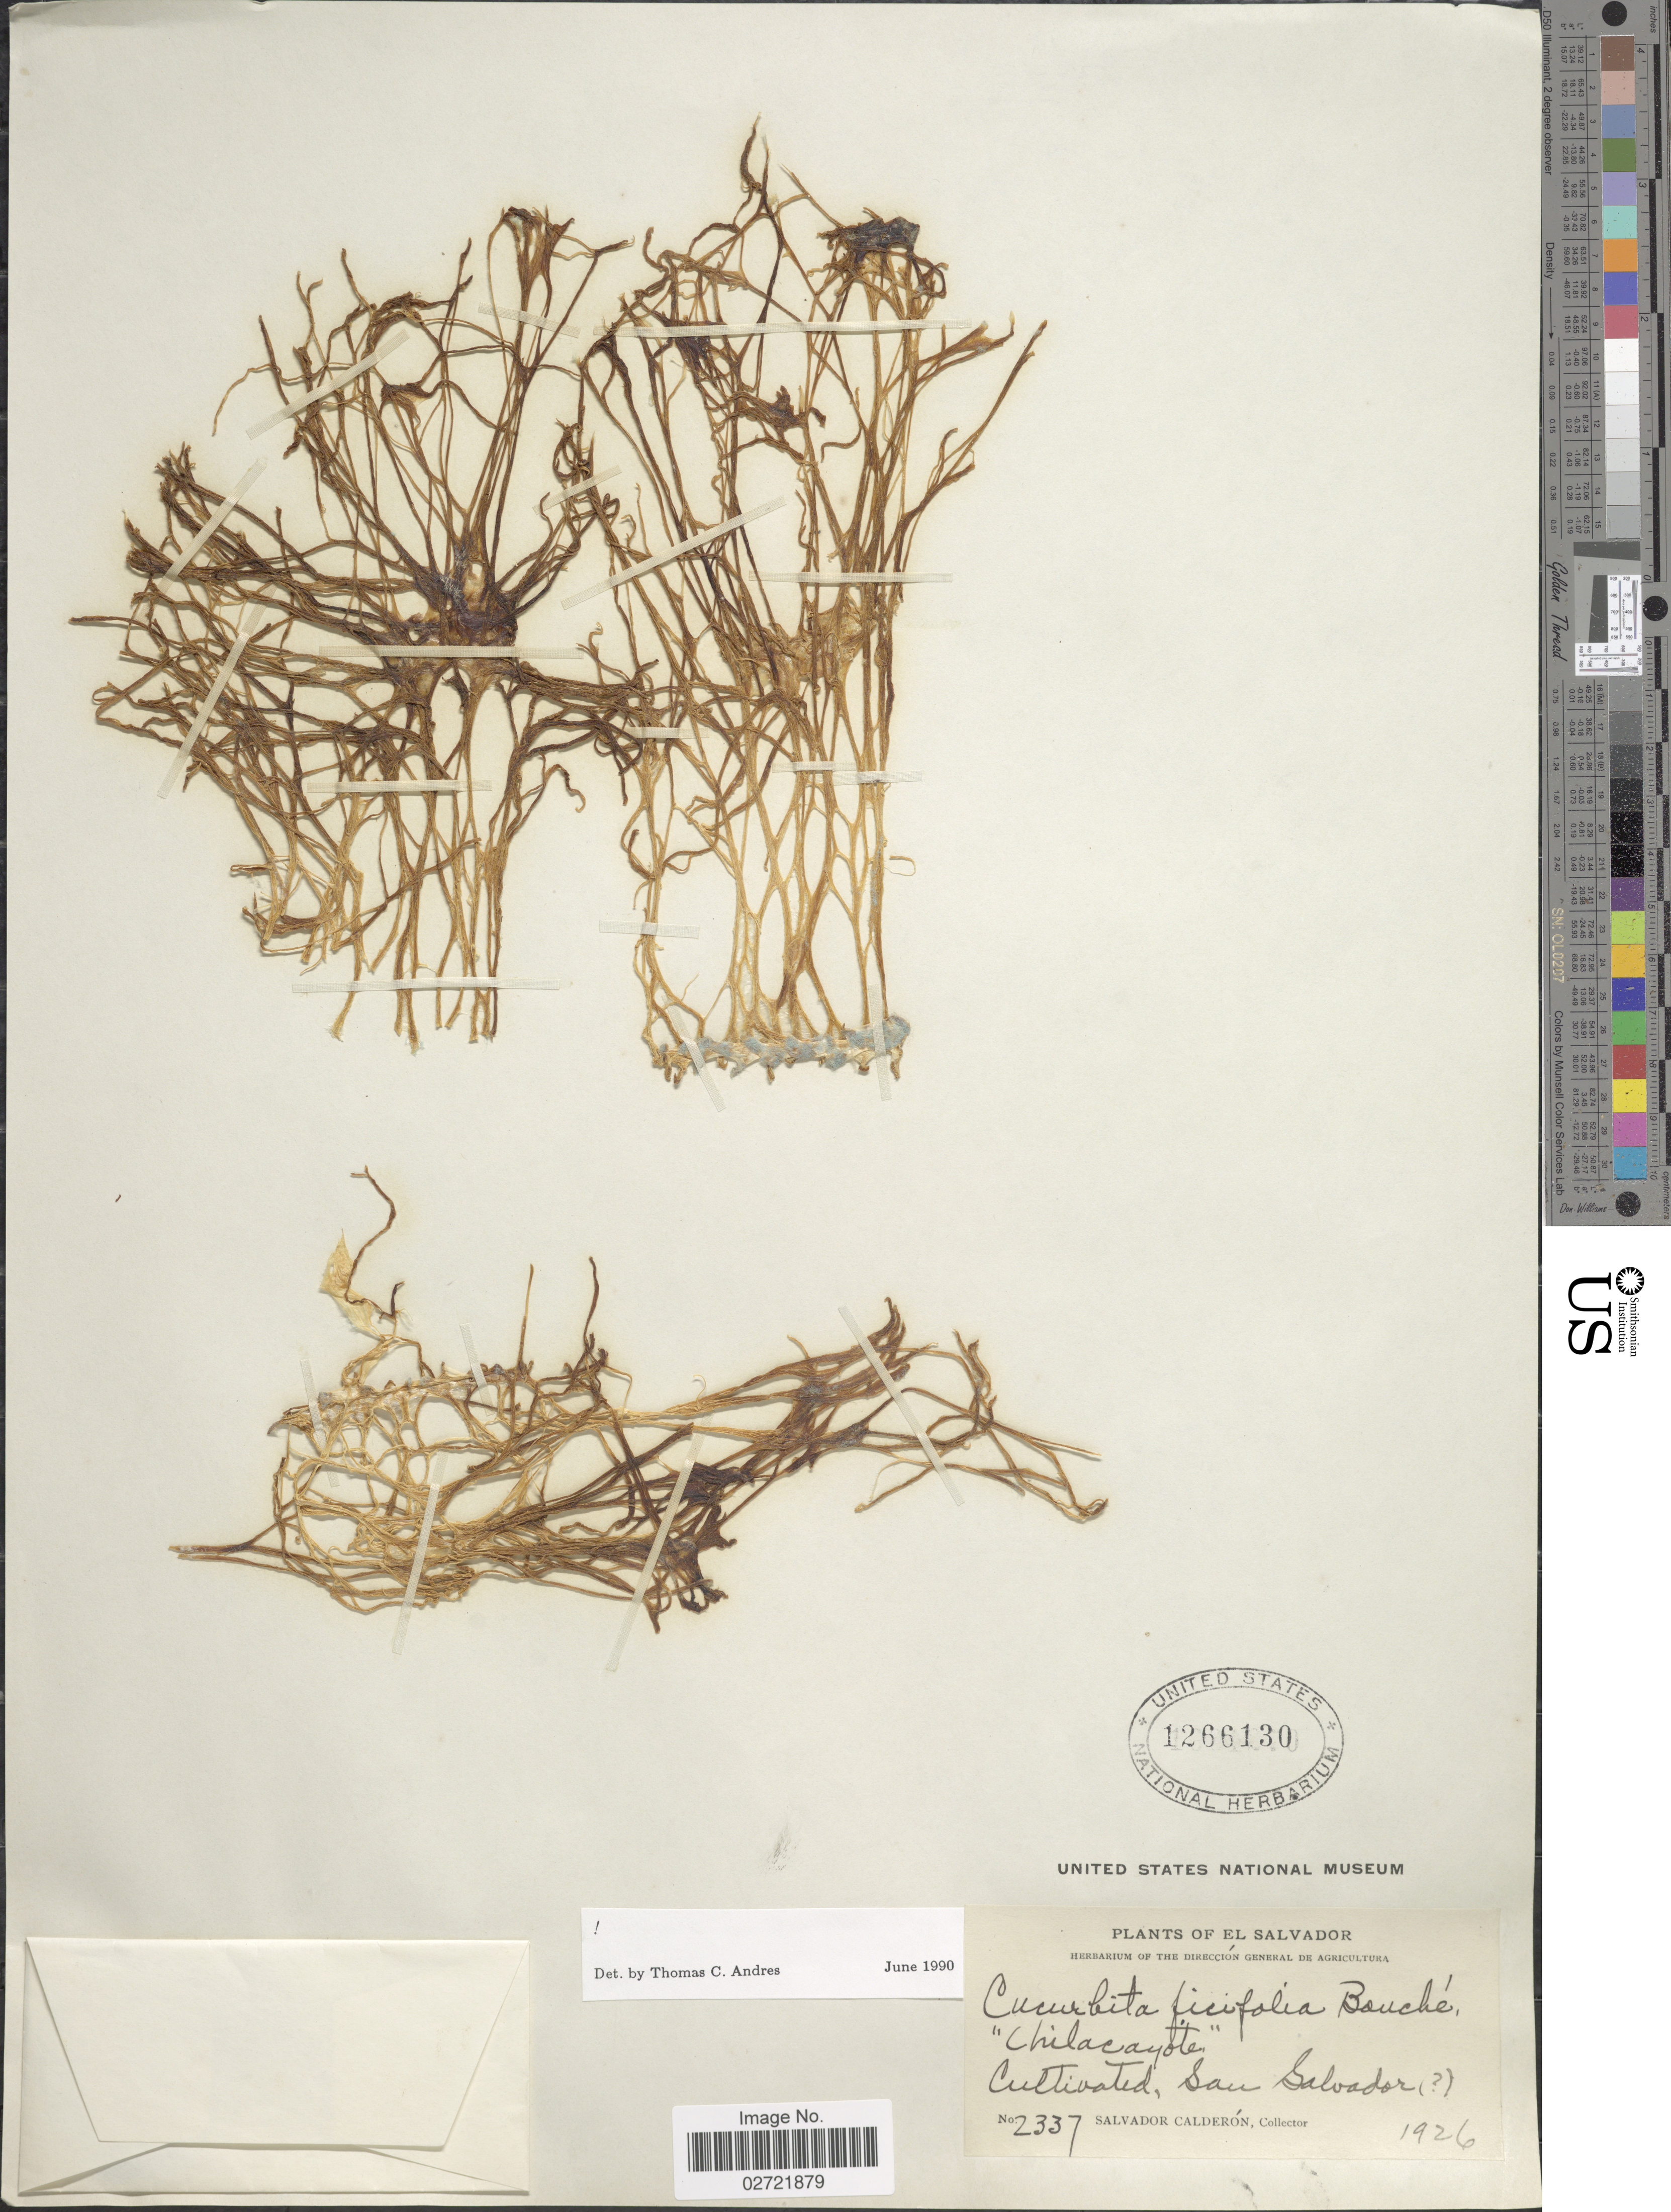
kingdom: Plantae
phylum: Tracheophyta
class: Magnoliopsida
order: Cucurbitales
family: Cucurbitaceae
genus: Cucurbita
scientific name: Cucurbita ficifolia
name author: C.D. Bouché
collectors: S. Calderón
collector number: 2337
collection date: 1926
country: El Salvador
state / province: San Salvador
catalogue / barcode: US 1266130